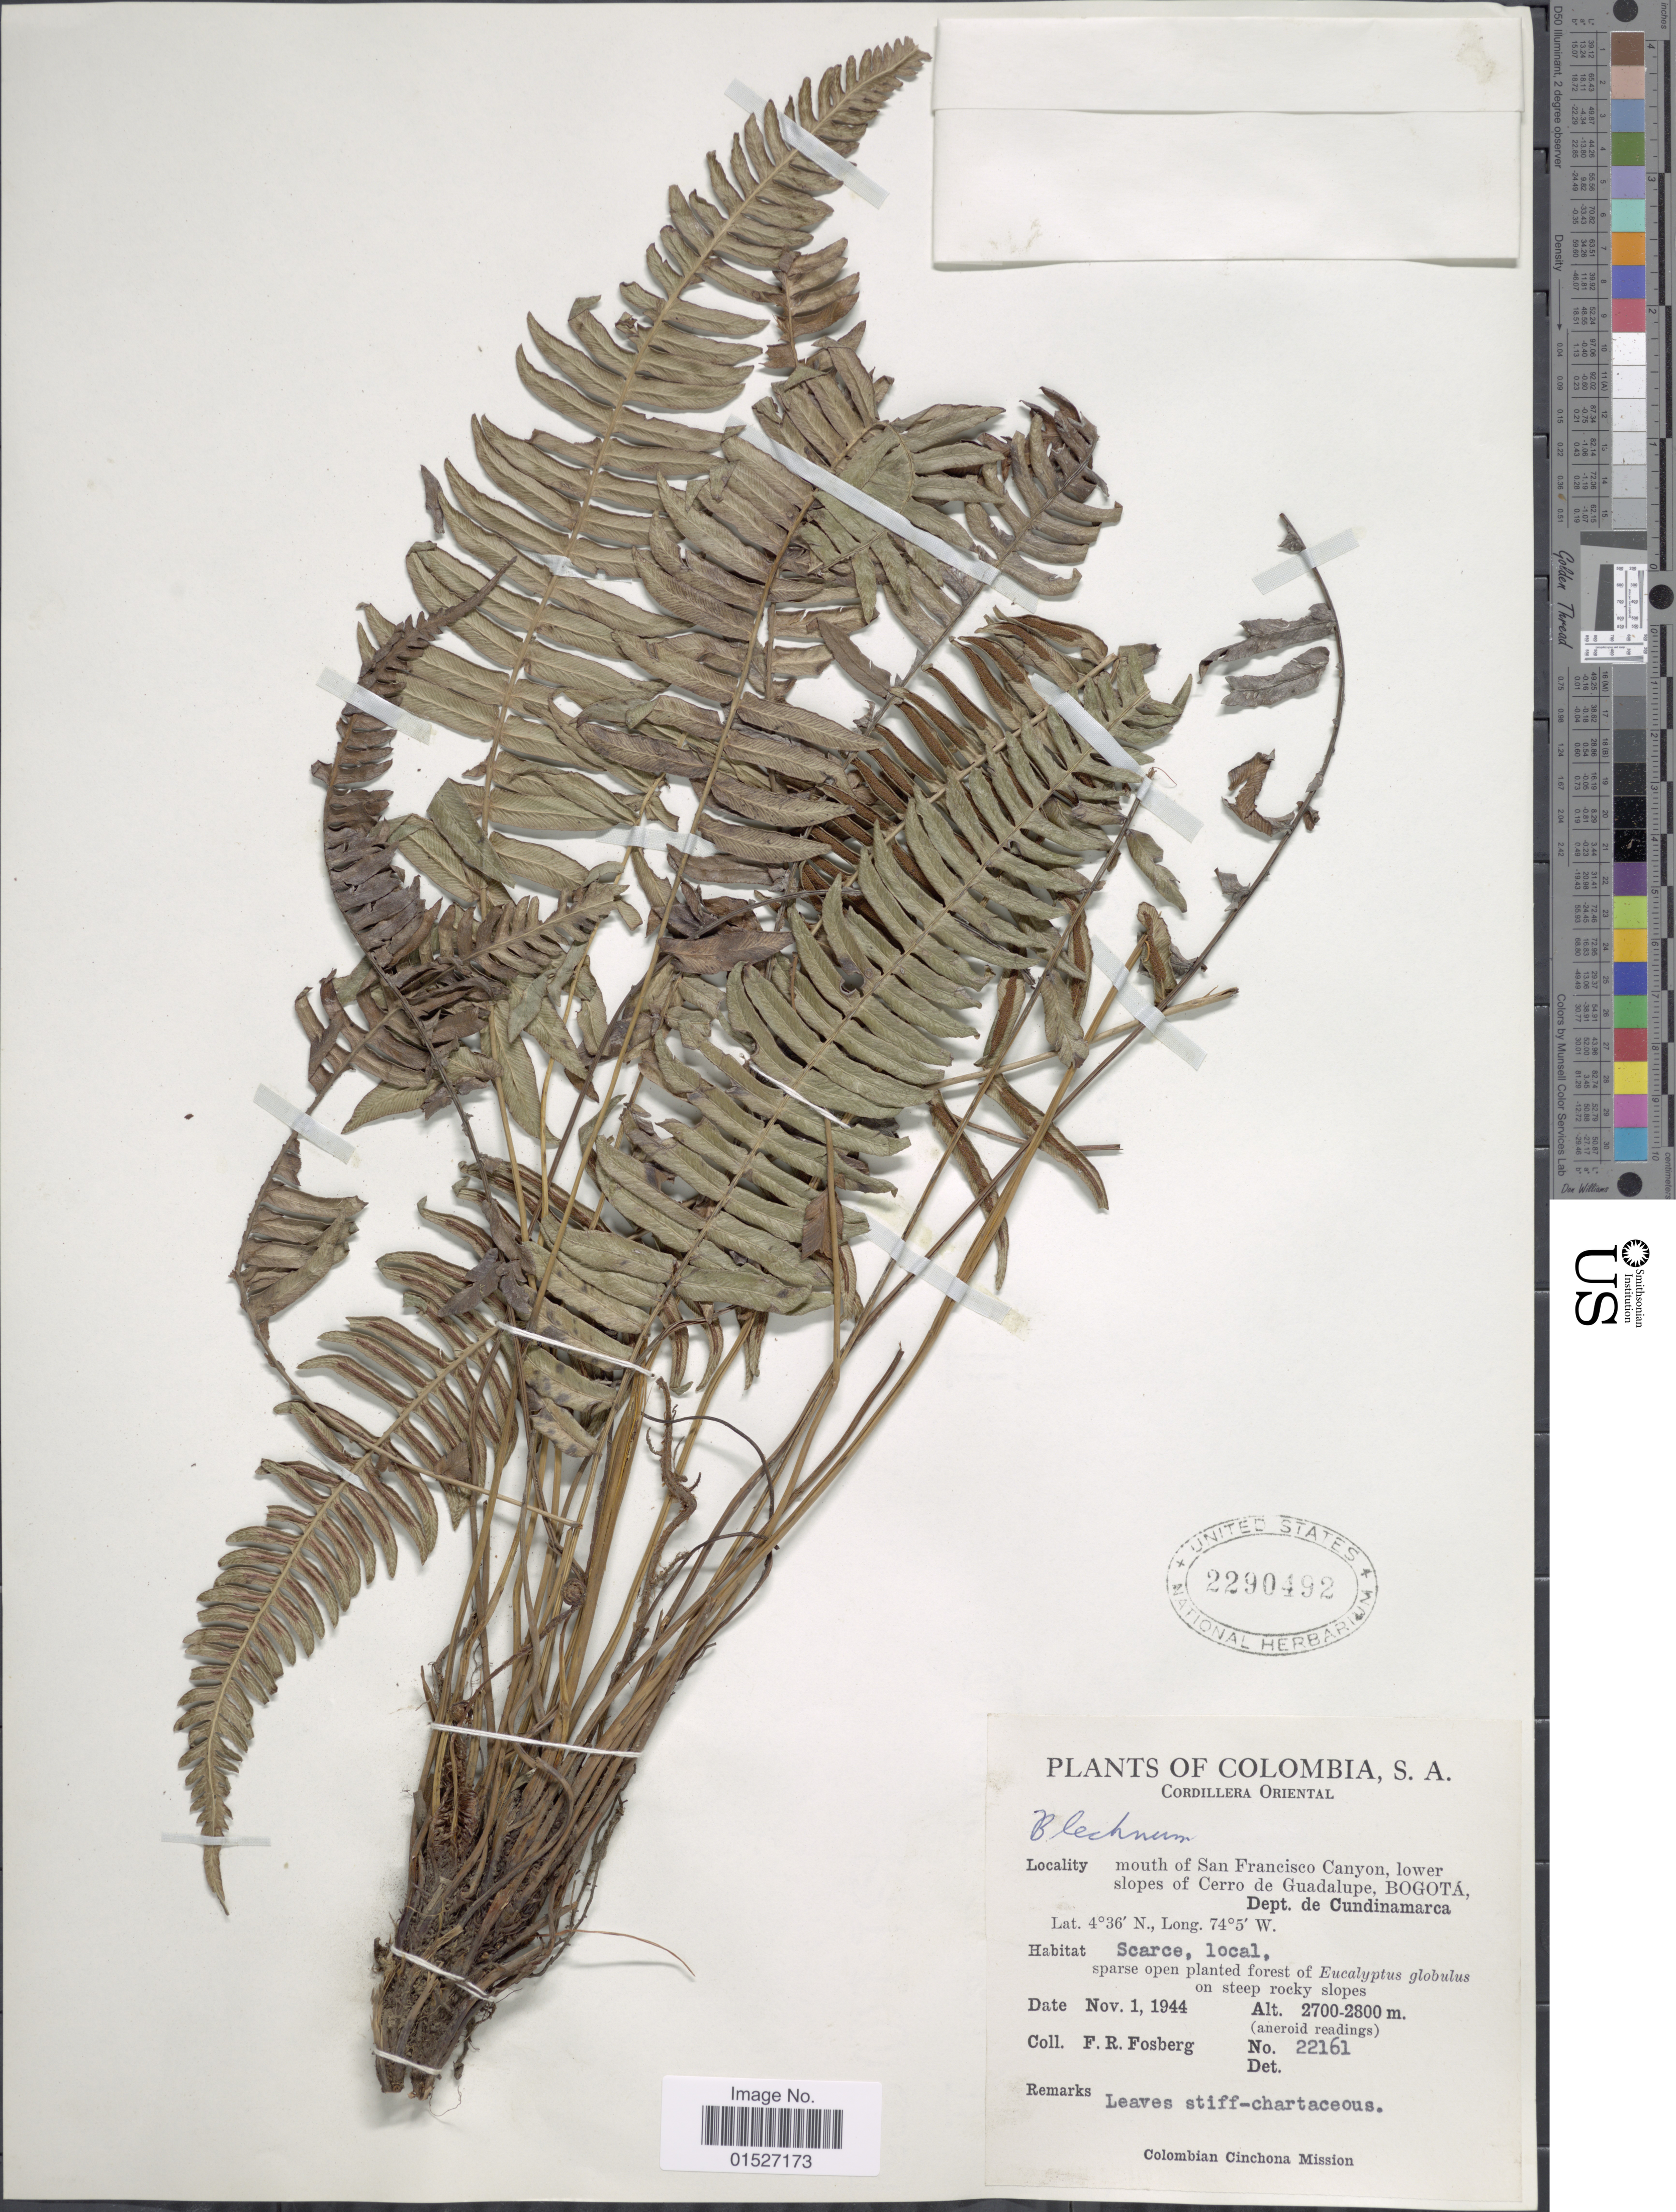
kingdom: Plantae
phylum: Tracheophyta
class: Polypodiopsida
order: Polypodiales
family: Blechnaceae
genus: Blechnum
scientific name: Blechnum sp.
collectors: F. R. Fosberg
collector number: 22161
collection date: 1944-11-01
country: Colombia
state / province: Cundinamarca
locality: S. A. Cordillera Oriental. Mouth of San Francisco Canyon, lower slopes of Cerro de Guadalupe, Bogota, Dept. de Cundinamarca.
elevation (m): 2700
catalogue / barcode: US 2290492